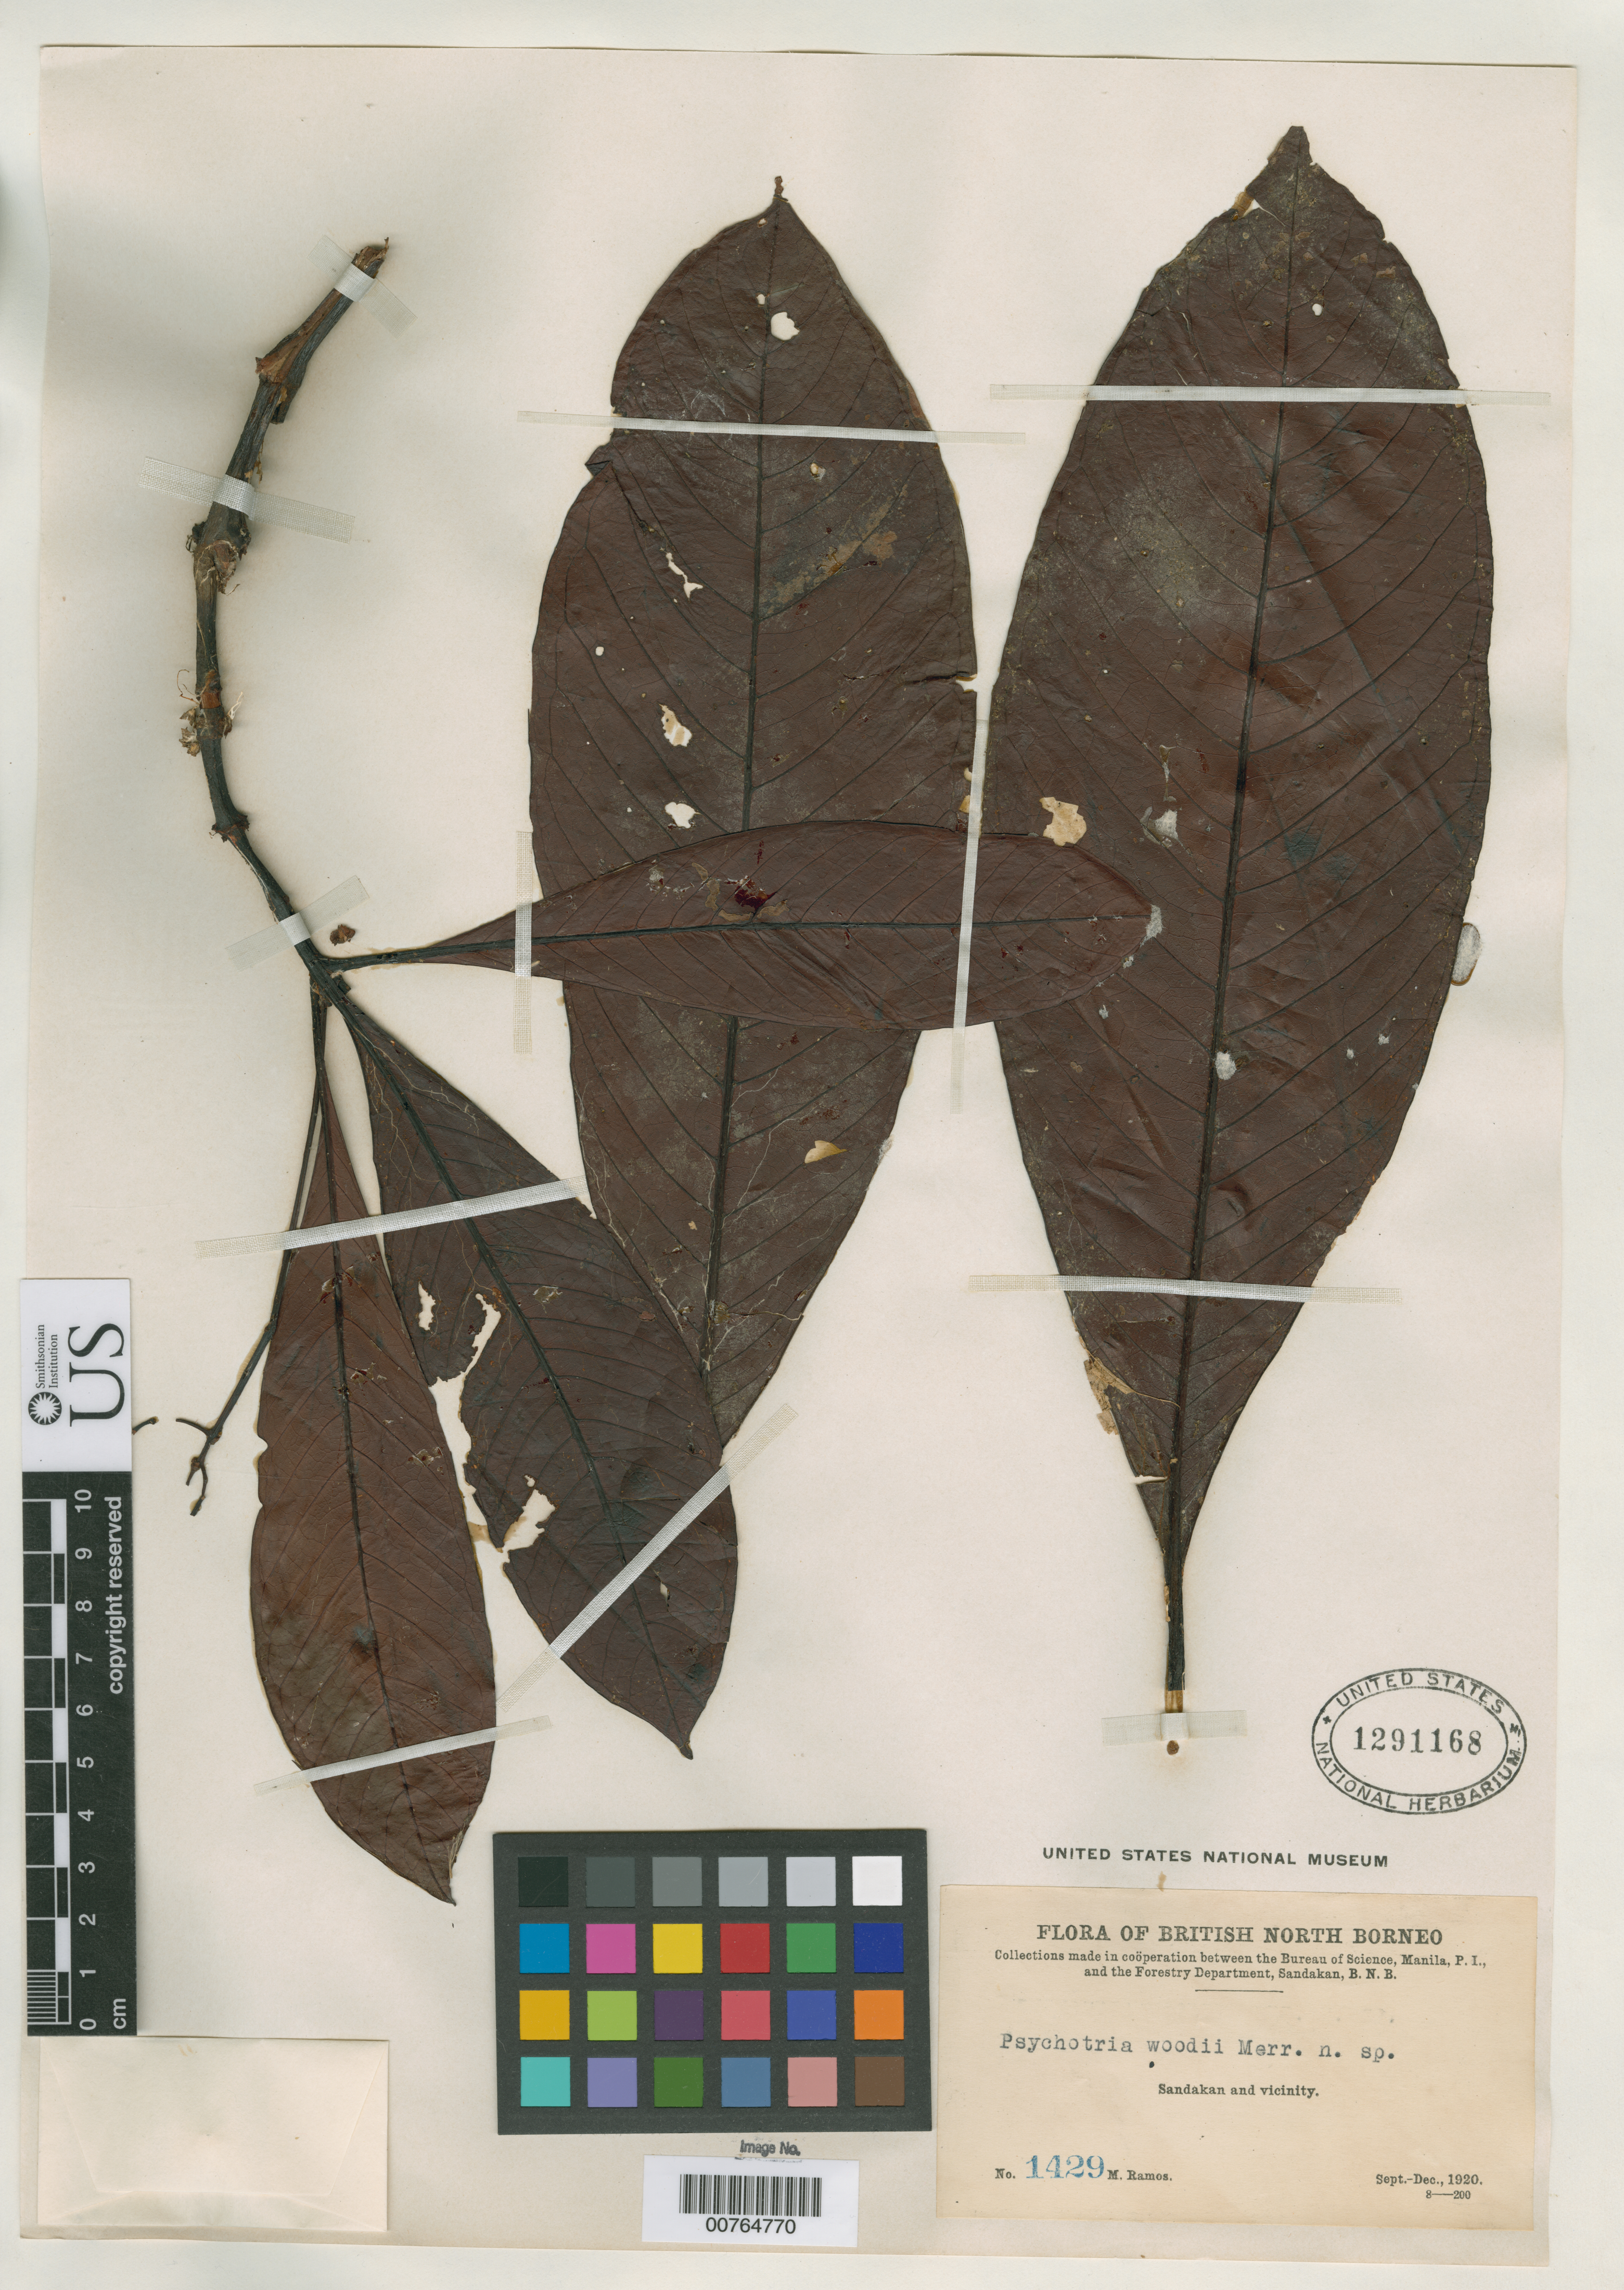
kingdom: Plantae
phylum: Tracheophyta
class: Magnoliopsida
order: Gentianales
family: Rubiaceae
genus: Psychotria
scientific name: Psychotria woodii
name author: Merr.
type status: Isotype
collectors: M. Ramos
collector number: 1429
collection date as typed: Sep 1920 to -- Dec 1920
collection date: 1920-09/1920-12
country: Malaysia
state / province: Sabah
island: Borneo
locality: Sandakan.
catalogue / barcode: US 1291168